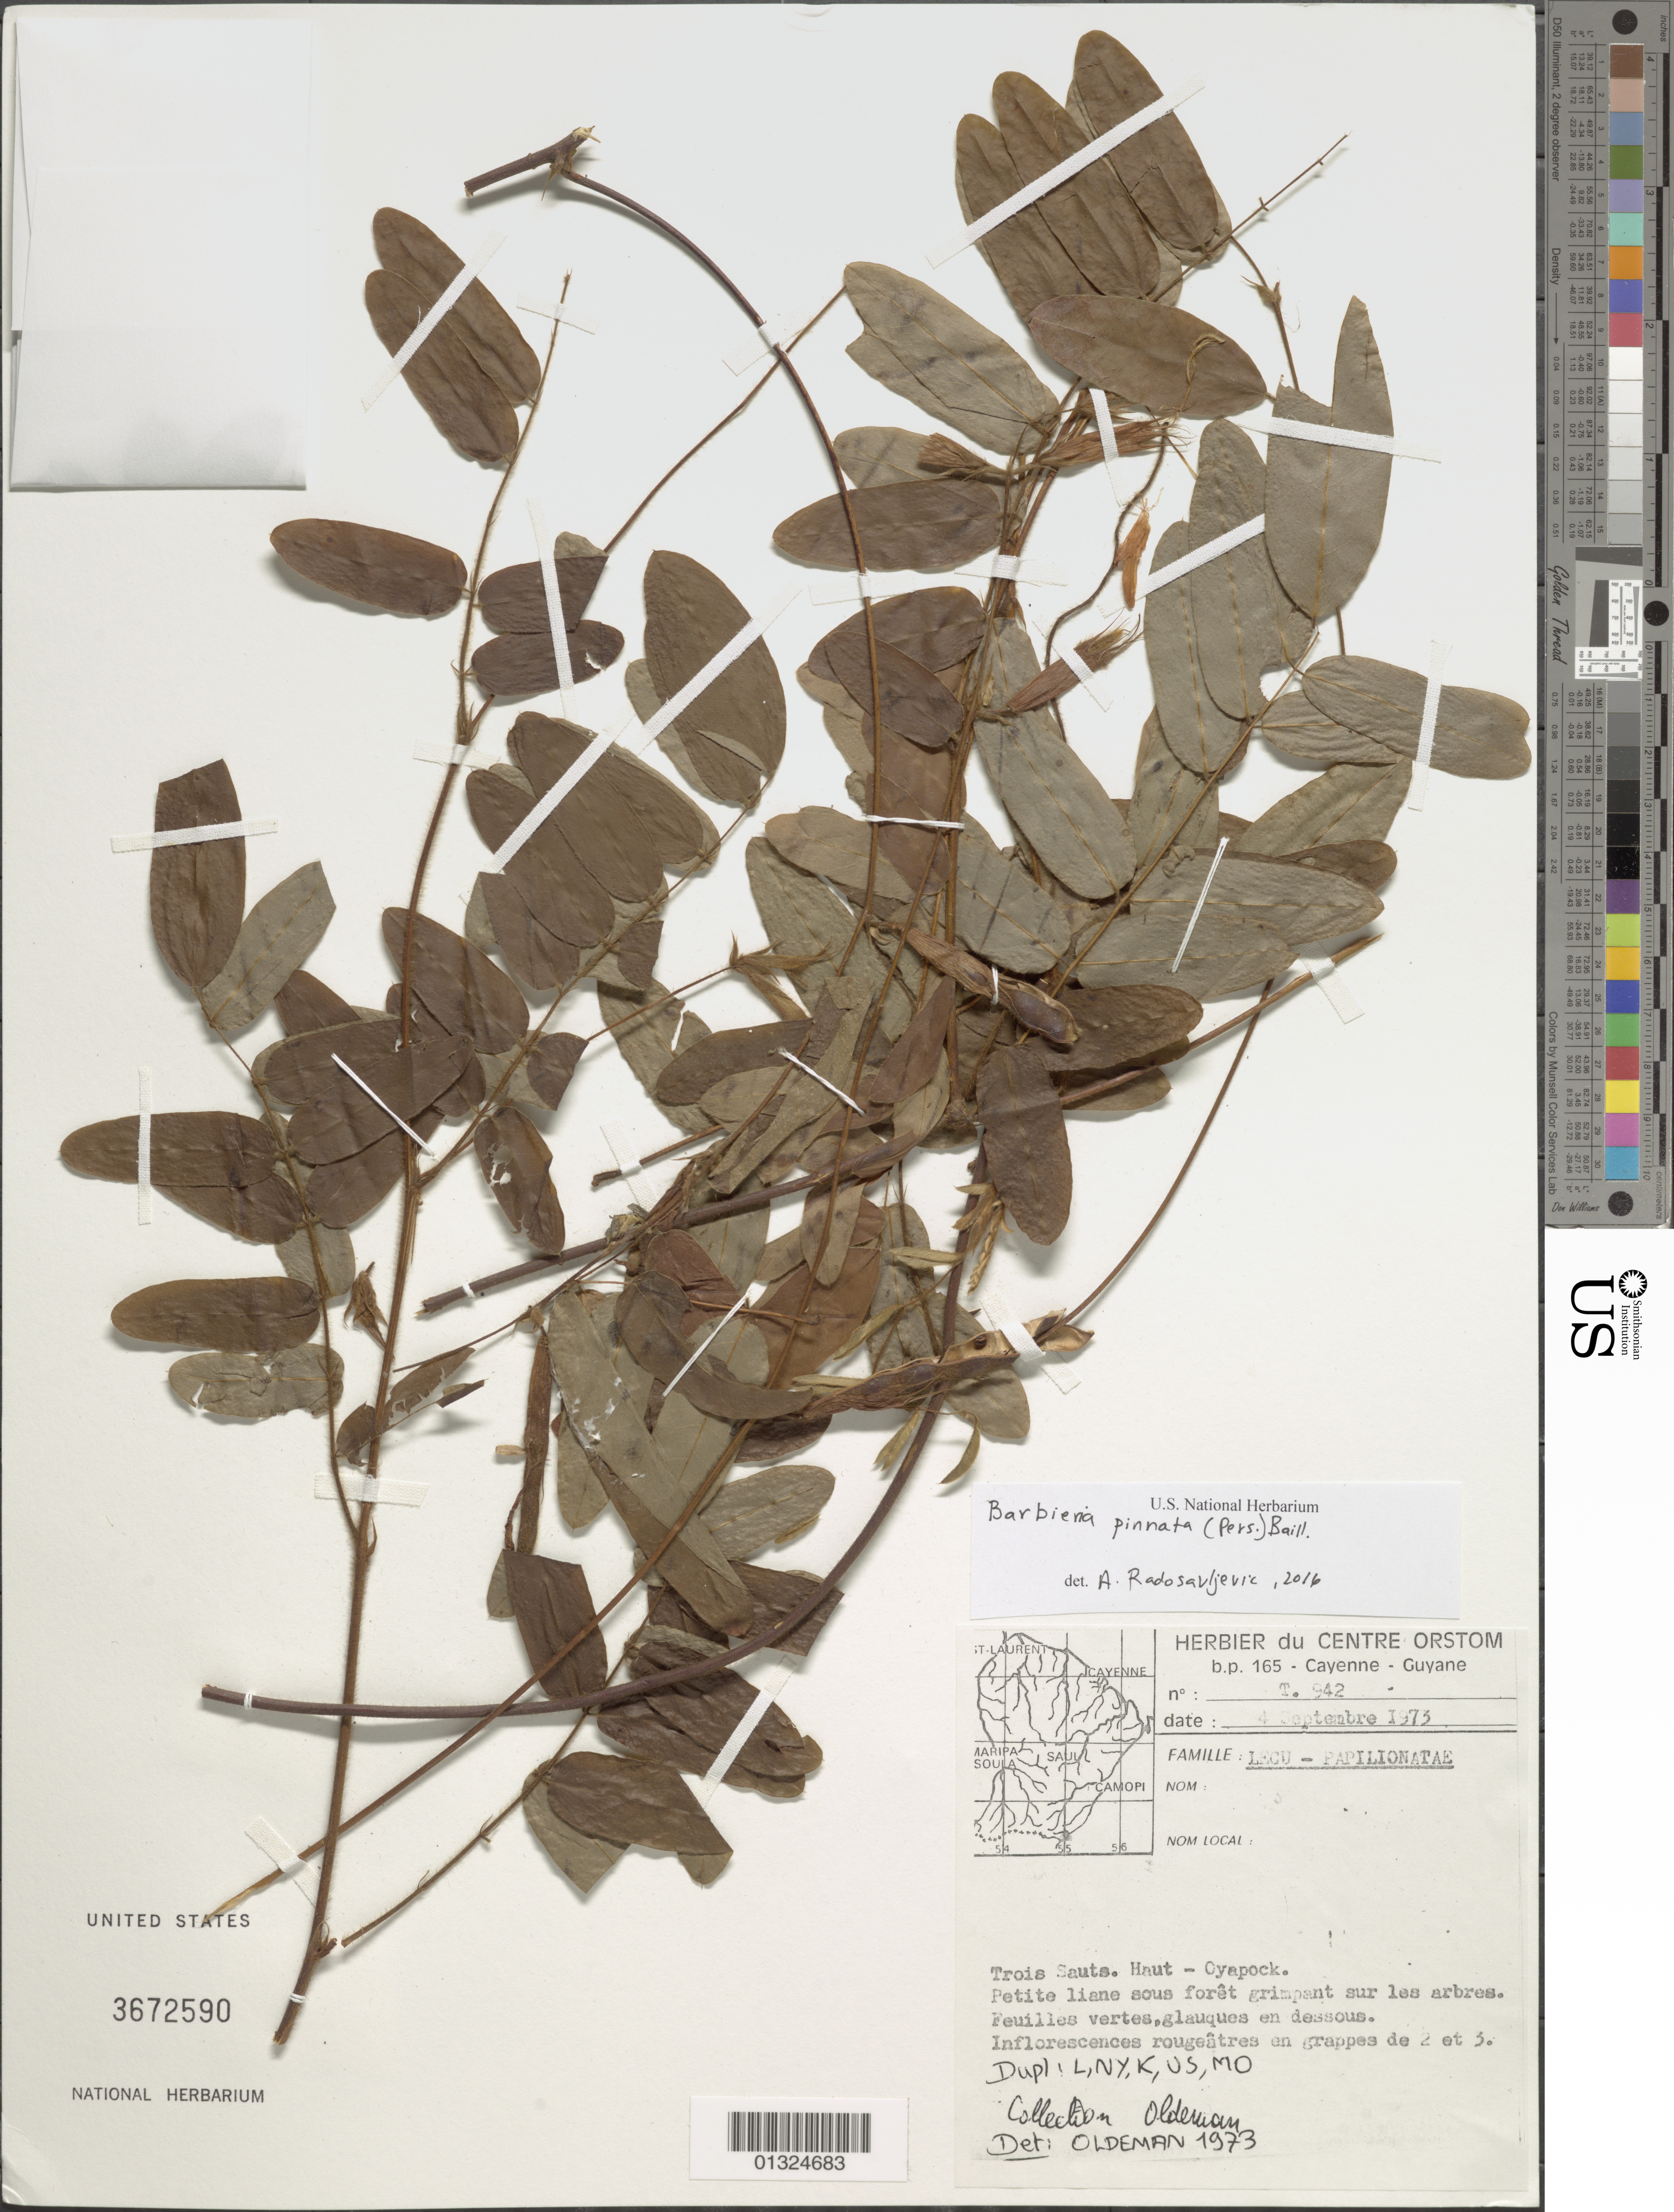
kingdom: Plantae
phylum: Tracheophyta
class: Magnoliopsida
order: Fabales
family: Fabaceae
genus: Barbieria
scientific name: Barbieria sp.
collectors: R. Oldeman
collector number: T942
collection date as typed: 04 Sep 1973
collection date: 1973-09-04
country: French Guiana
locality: Trois Sauts, Haut-Oyapock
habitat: Sous foret grimpant sur les arbres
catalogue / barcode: US 3672590